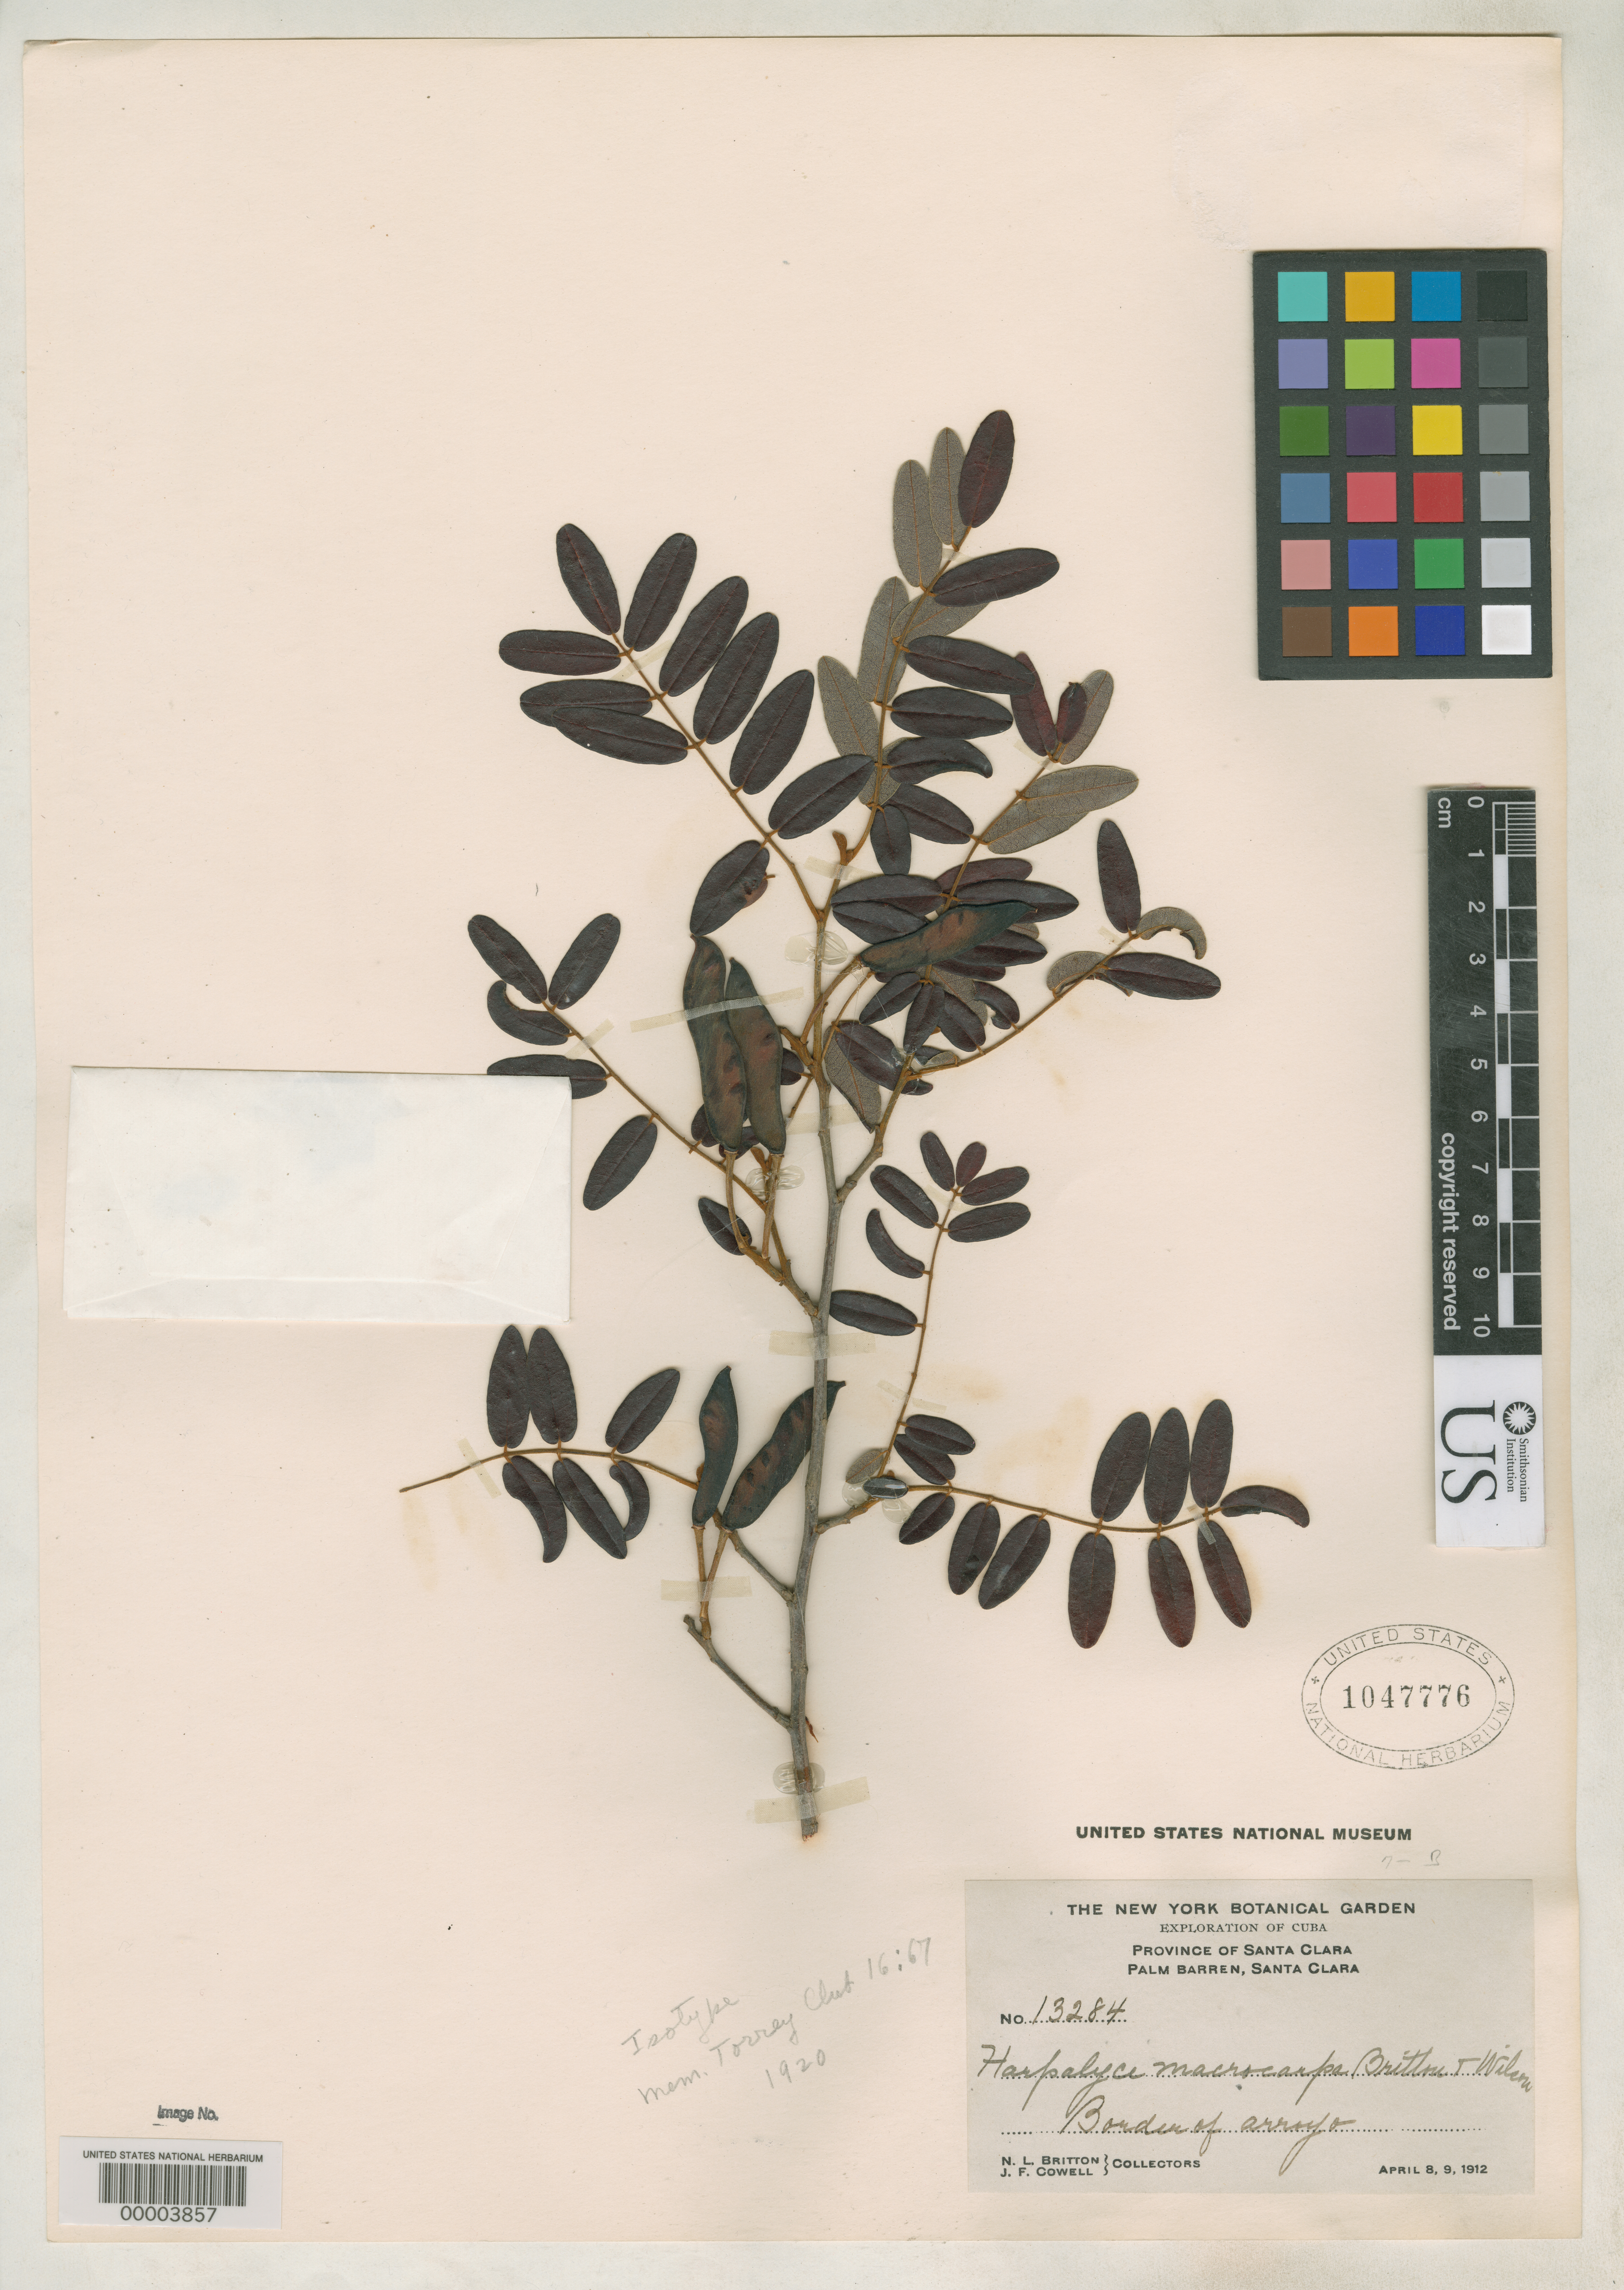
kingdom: Plantae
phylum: Tracheophyta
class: Magnoliopsida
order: Fabales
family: Fabaceae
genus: Harpalyce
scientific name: Harpalyce macrocarpa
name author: Britton & P. Wilson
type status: Isosyntype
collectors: N. Britton & J. F. Cowell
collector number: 13284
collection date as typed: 08 Apr 1912 to 09 Apr 1912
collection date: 1912-04-08/1912-04-09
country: Cuba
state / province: Las Villas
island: Greater Antilles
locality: Palm Barren, Santa Clara.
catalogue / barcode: US 1047776